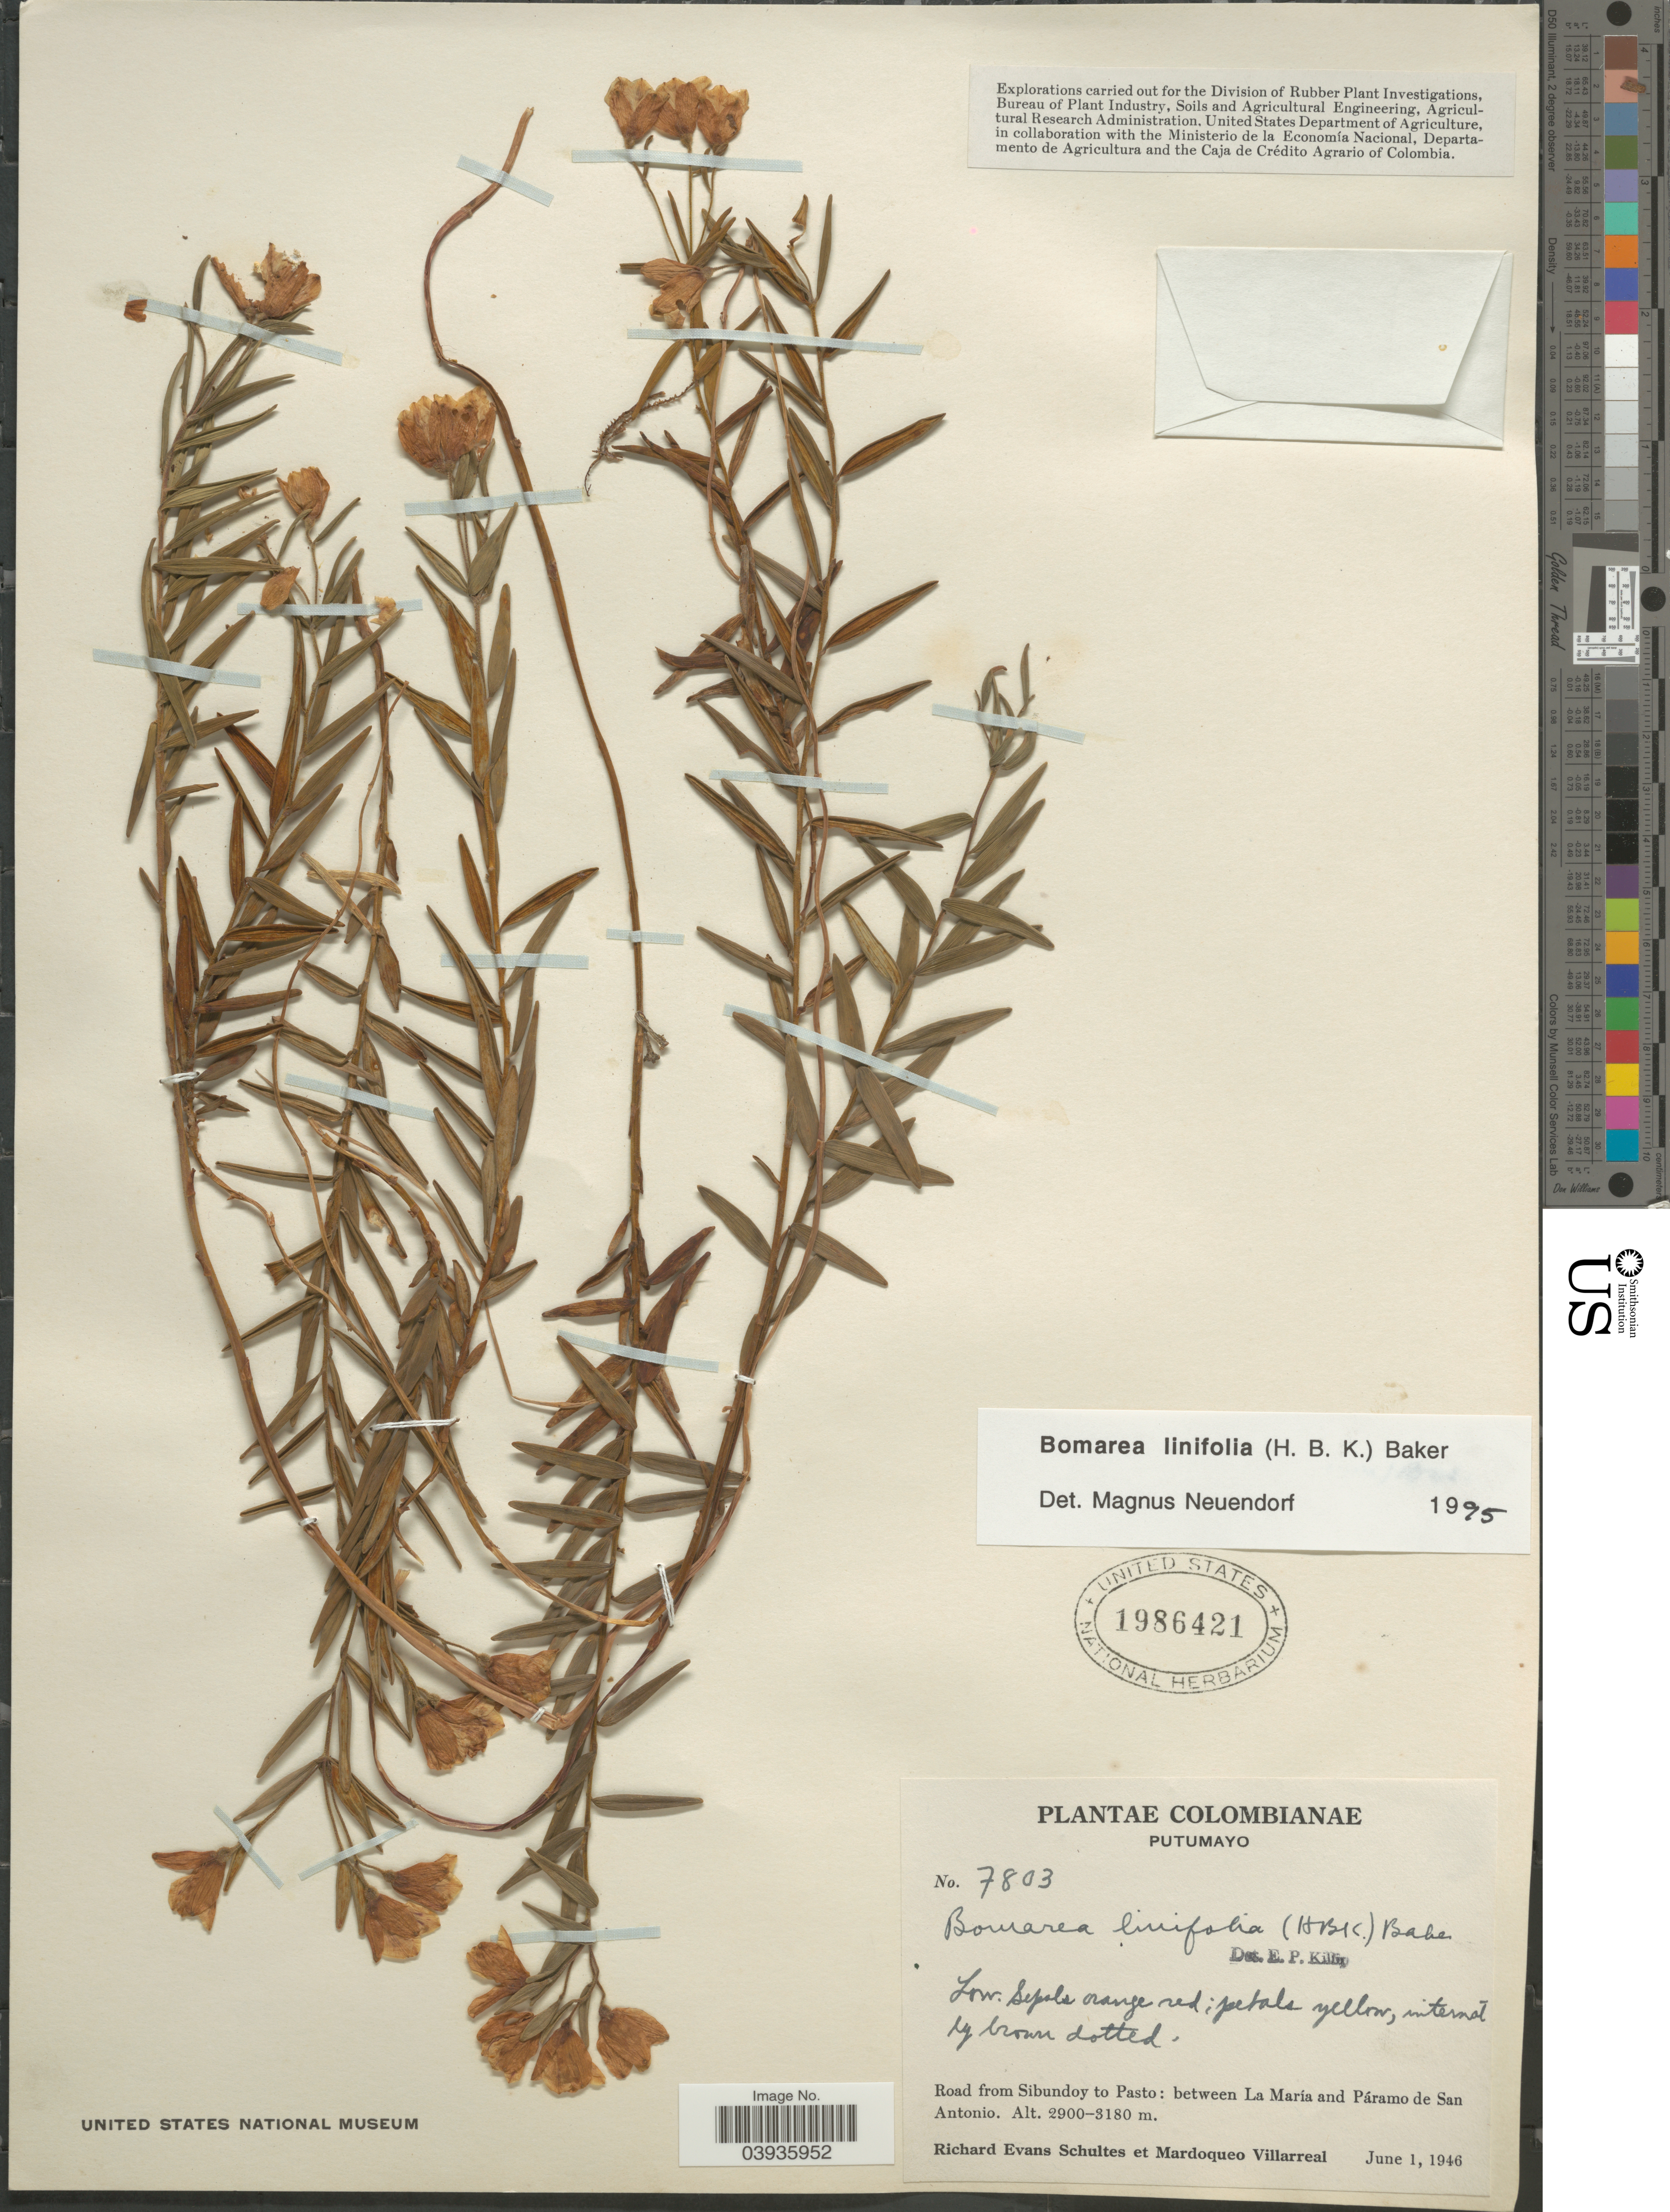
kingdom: Plantae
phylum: Tracheophyta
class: Liliopsida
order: Liliales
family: Alstroemeriaceae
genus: Bomarea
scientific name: Bomarea linifolia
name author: (Kunth) Baker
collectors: R. E. Schultes & M. Villarreal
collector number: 7803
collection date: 1946-06-01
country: Colombia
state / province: Putumayo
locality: Road from Sibundoy to Pasto: between La María and Páramo de San Antonio.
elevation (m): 2900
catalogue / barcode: US 1986421